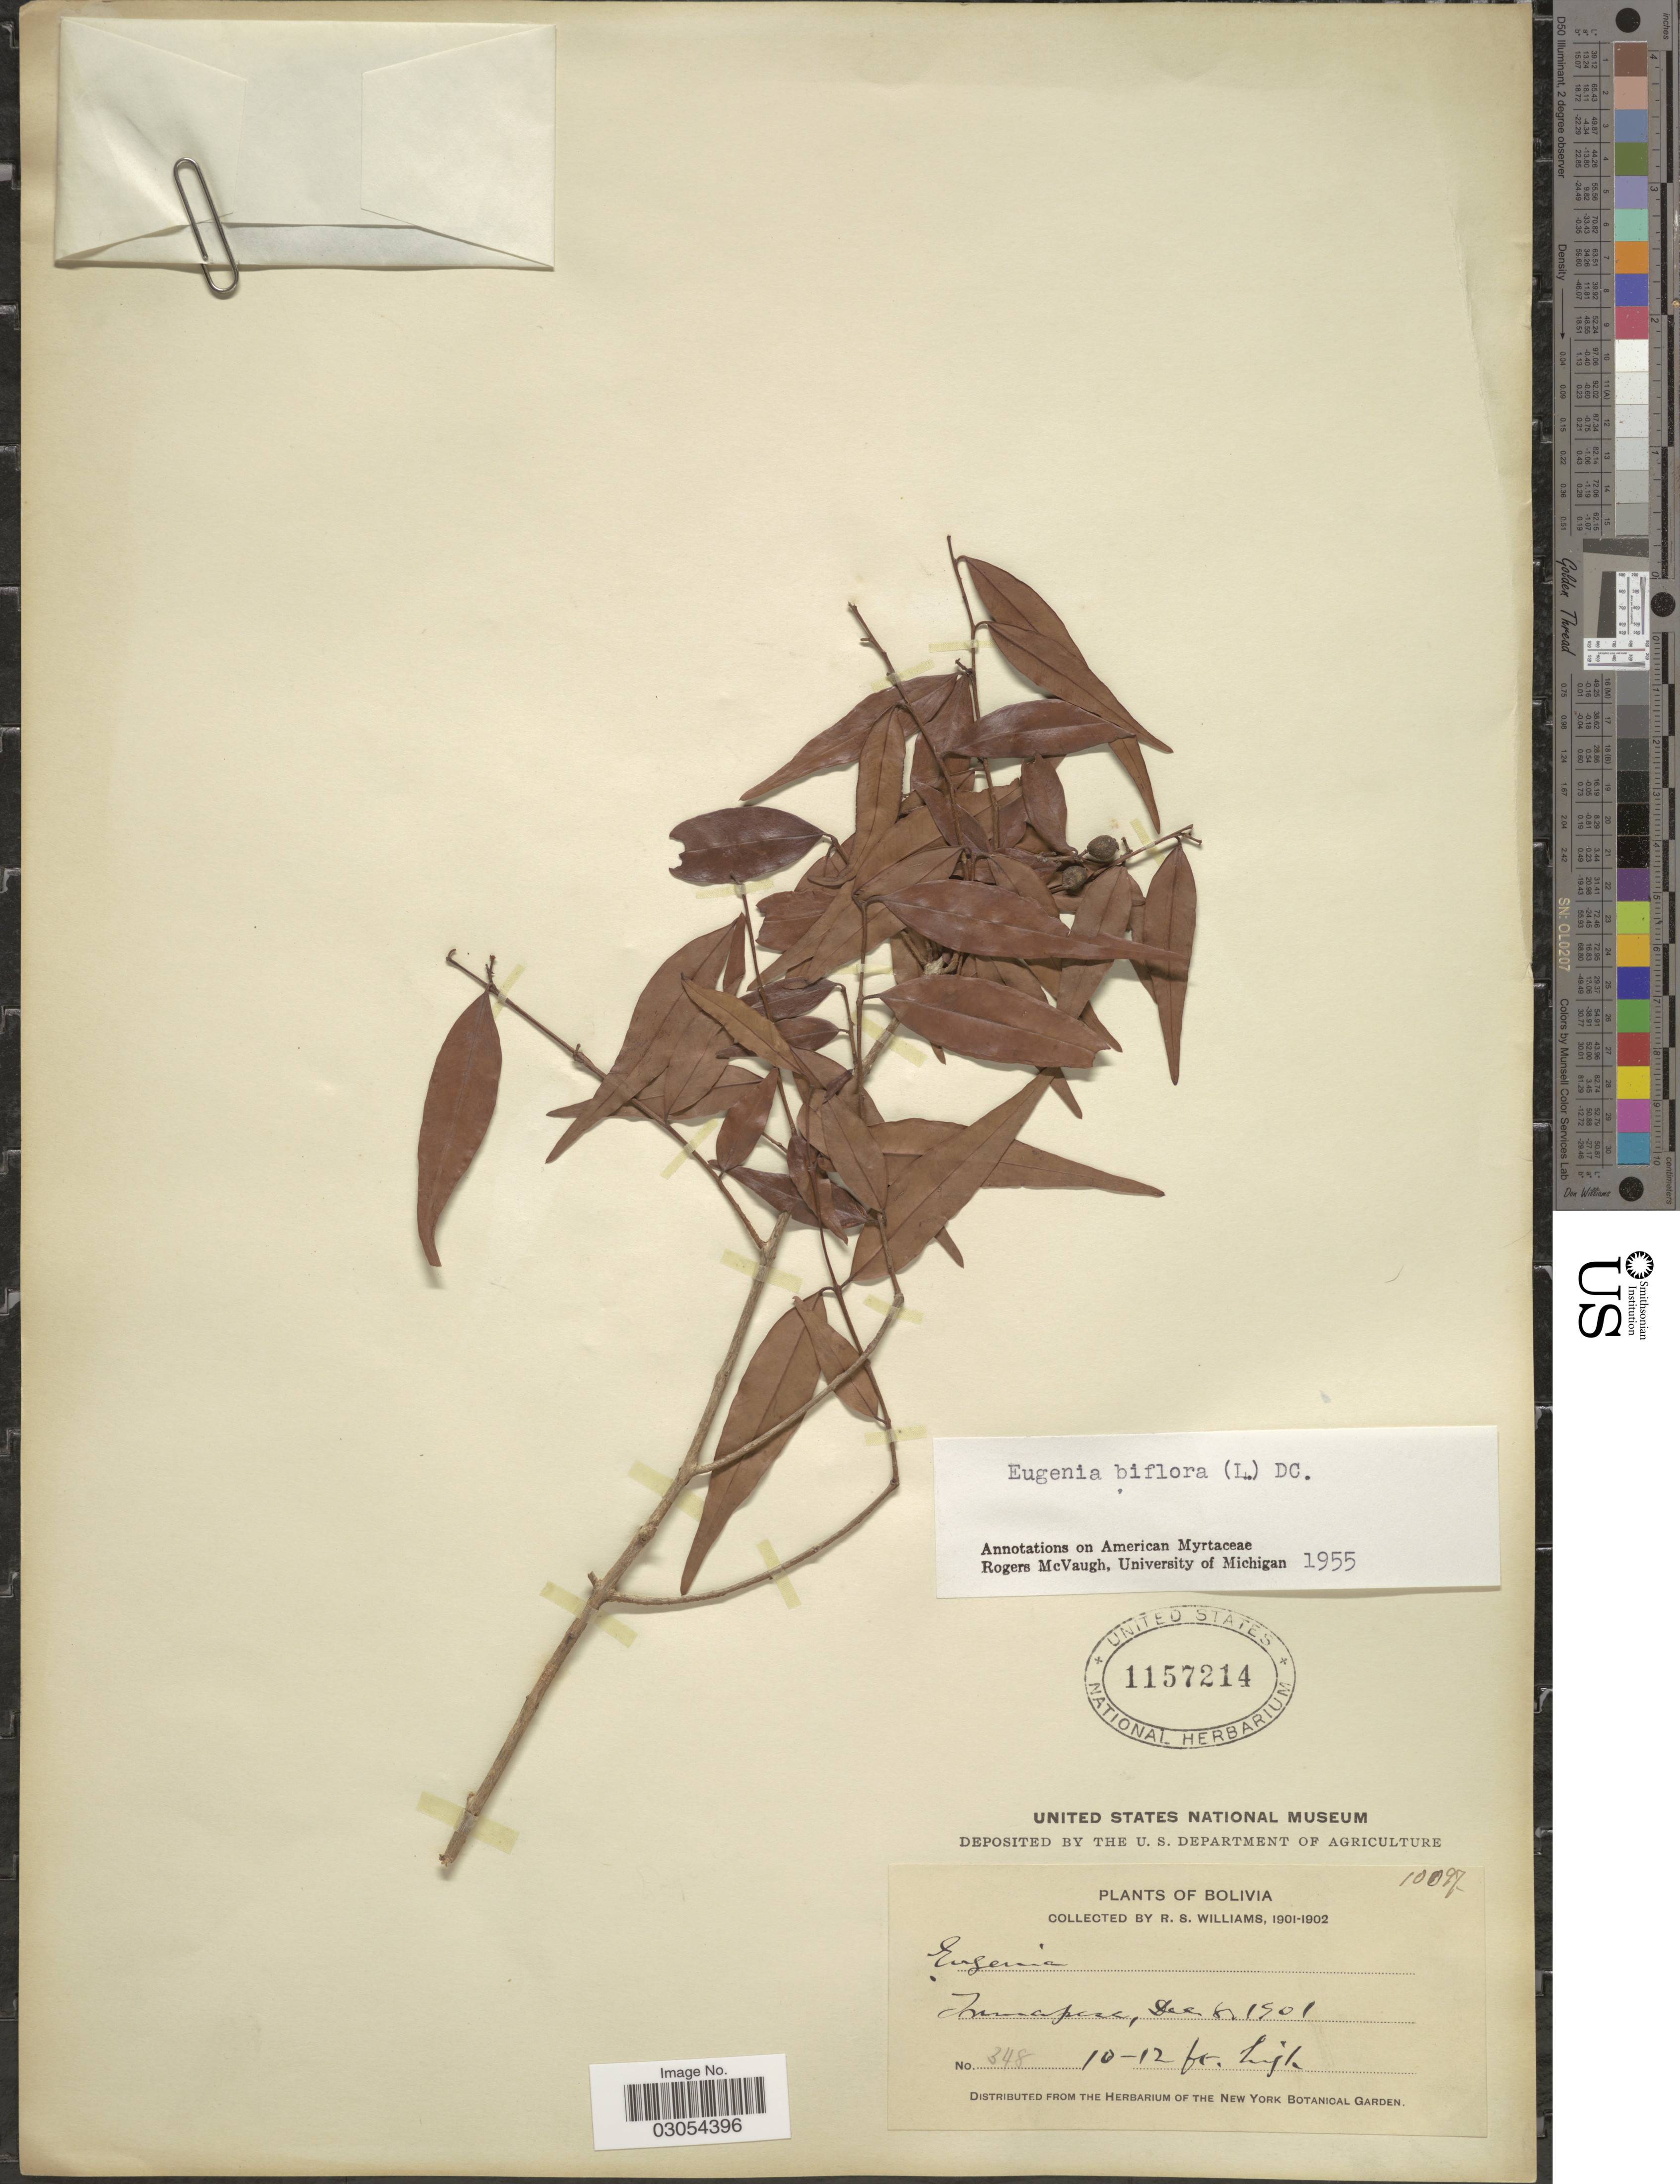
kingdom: Plantae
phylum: Tracheophyta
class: Magnoliopsida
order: Myrtales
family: Myrtaceae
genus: Eugenia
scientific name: Eugenia biflora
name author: (L.) DC.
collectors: R. S. Williams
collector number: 348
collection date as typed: Dec. 8, 1901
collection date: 1901-12-08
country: Bolivia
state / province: La Paz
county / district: Iturralde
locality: Tumupasa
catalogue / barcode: US 1157214